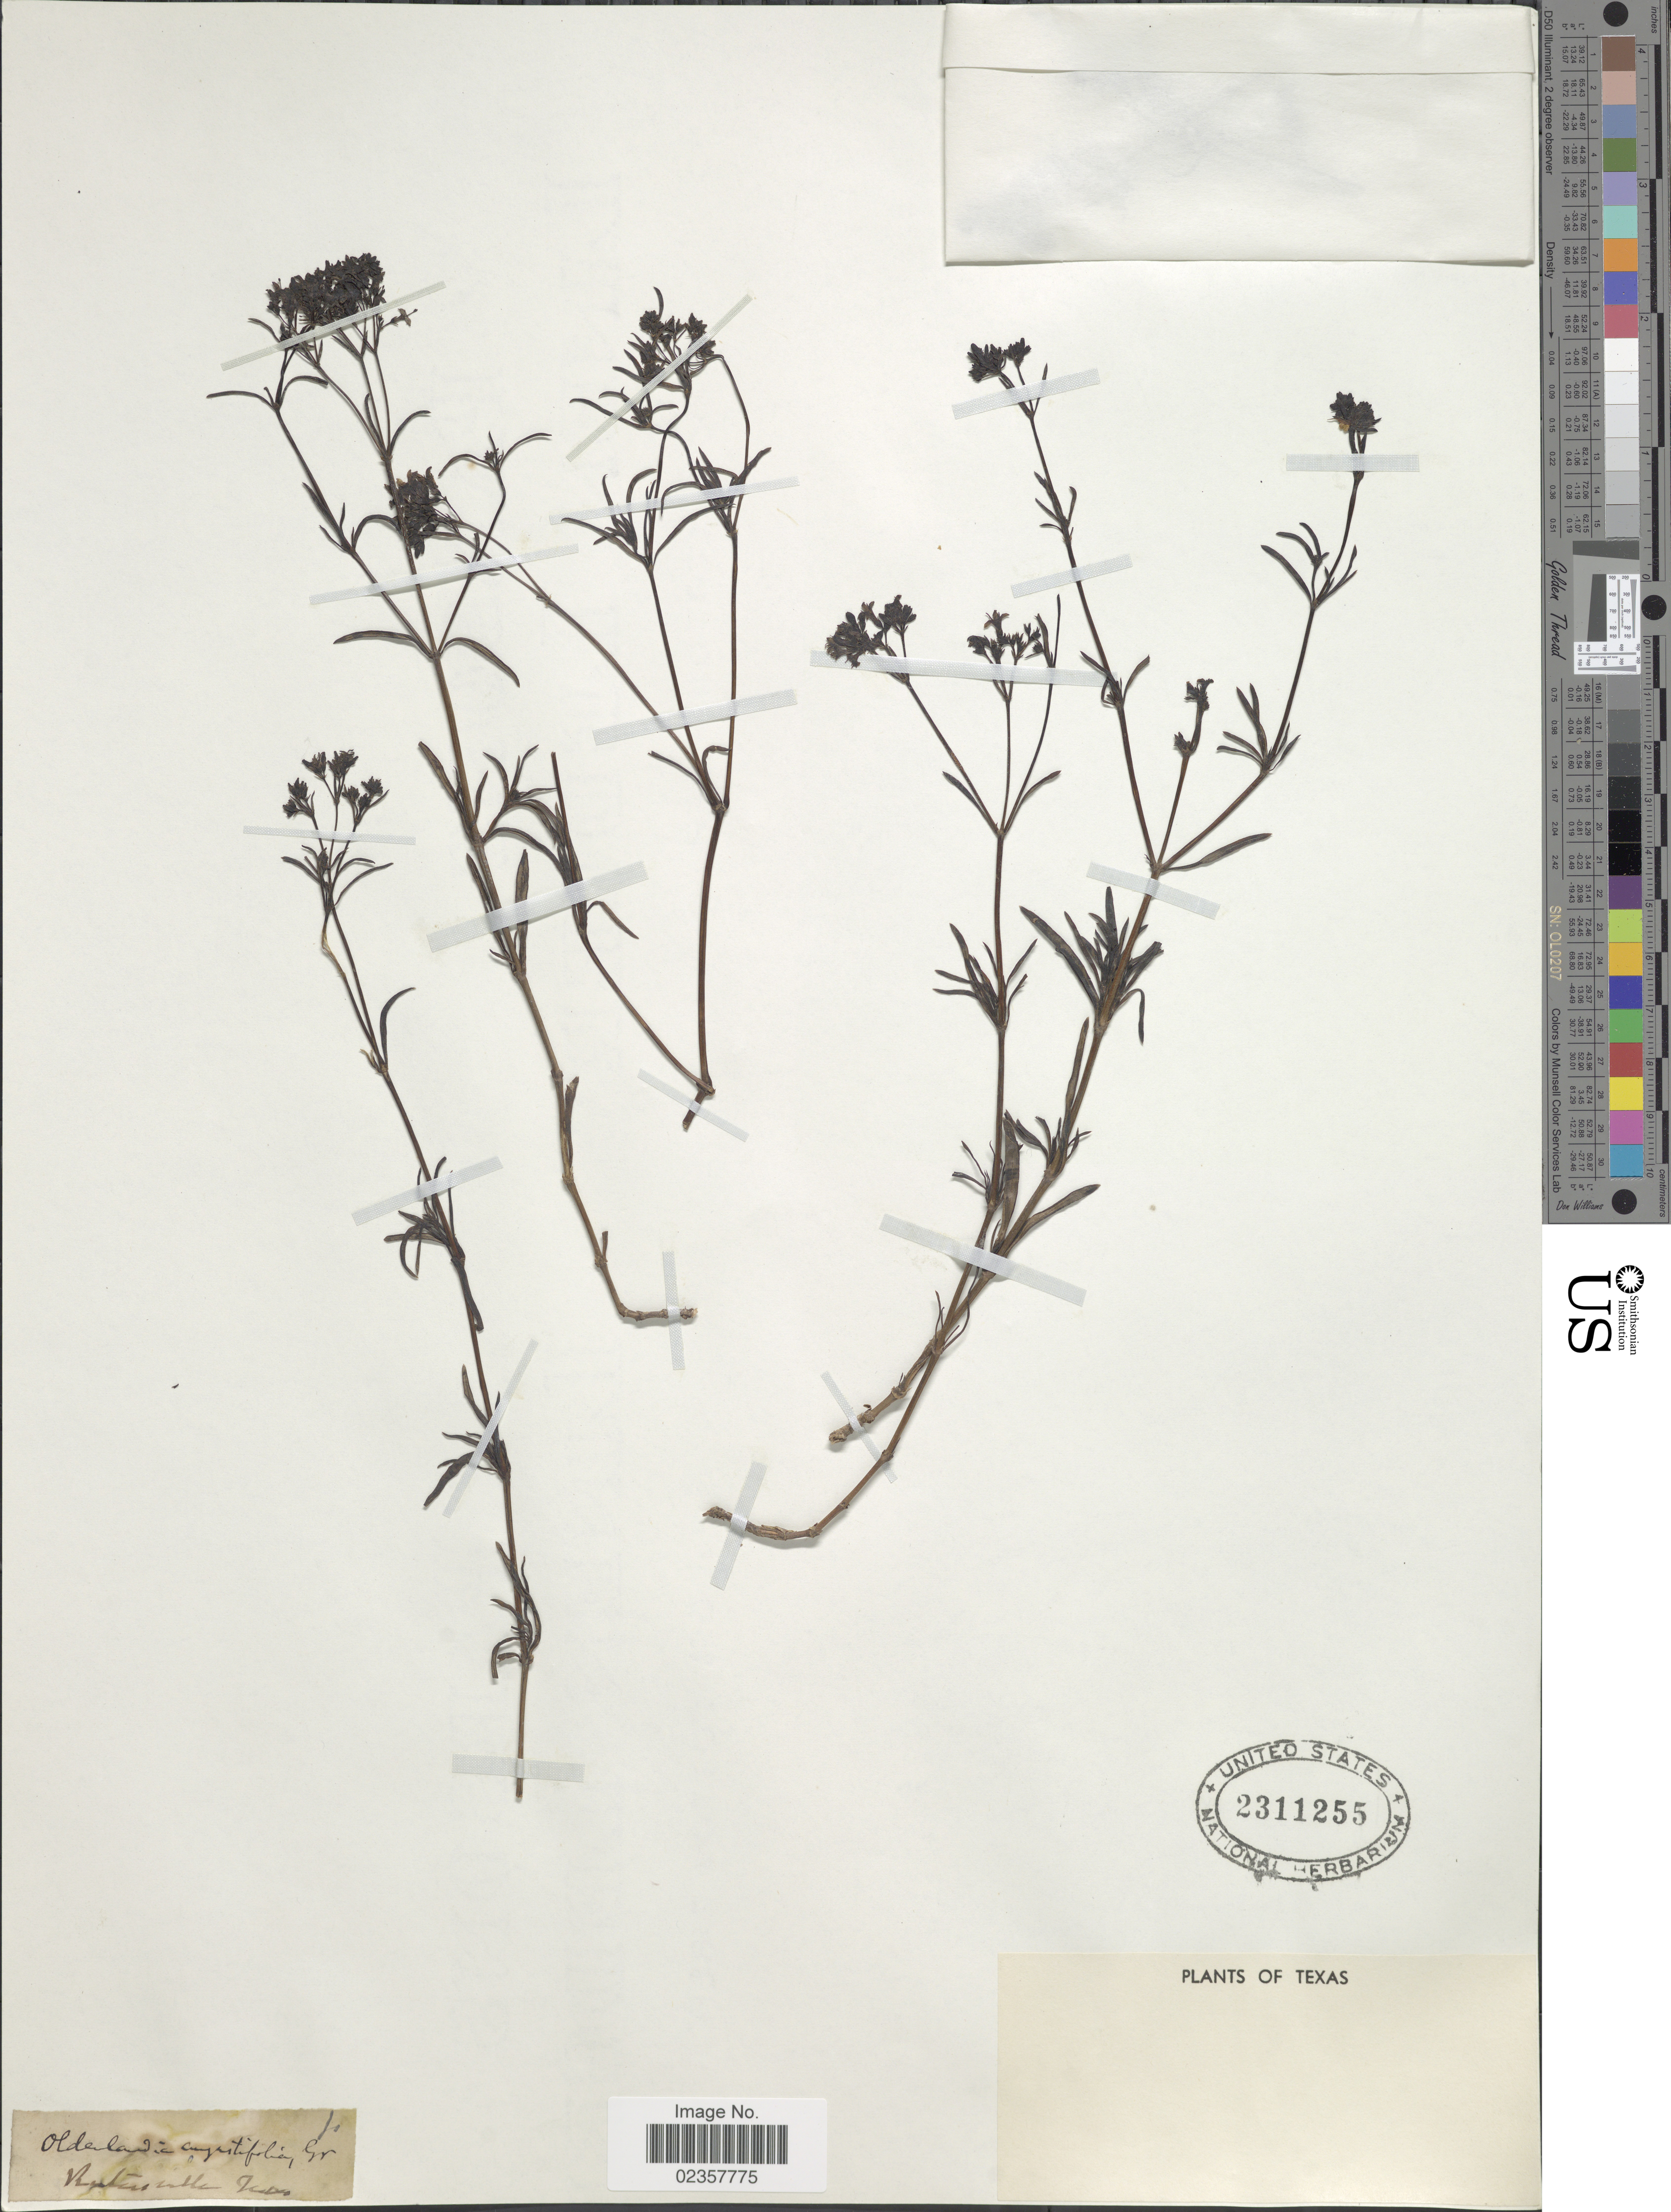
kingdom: Plantae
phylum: Tracheophyta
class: Magnoliopsida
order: Gentianales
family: Rubiaceae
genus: Houstonia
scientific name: Houstonia nigricans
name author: (Lam.) Fernald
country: United States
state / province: Texas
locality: Rutersville.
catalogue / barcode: US 2311255